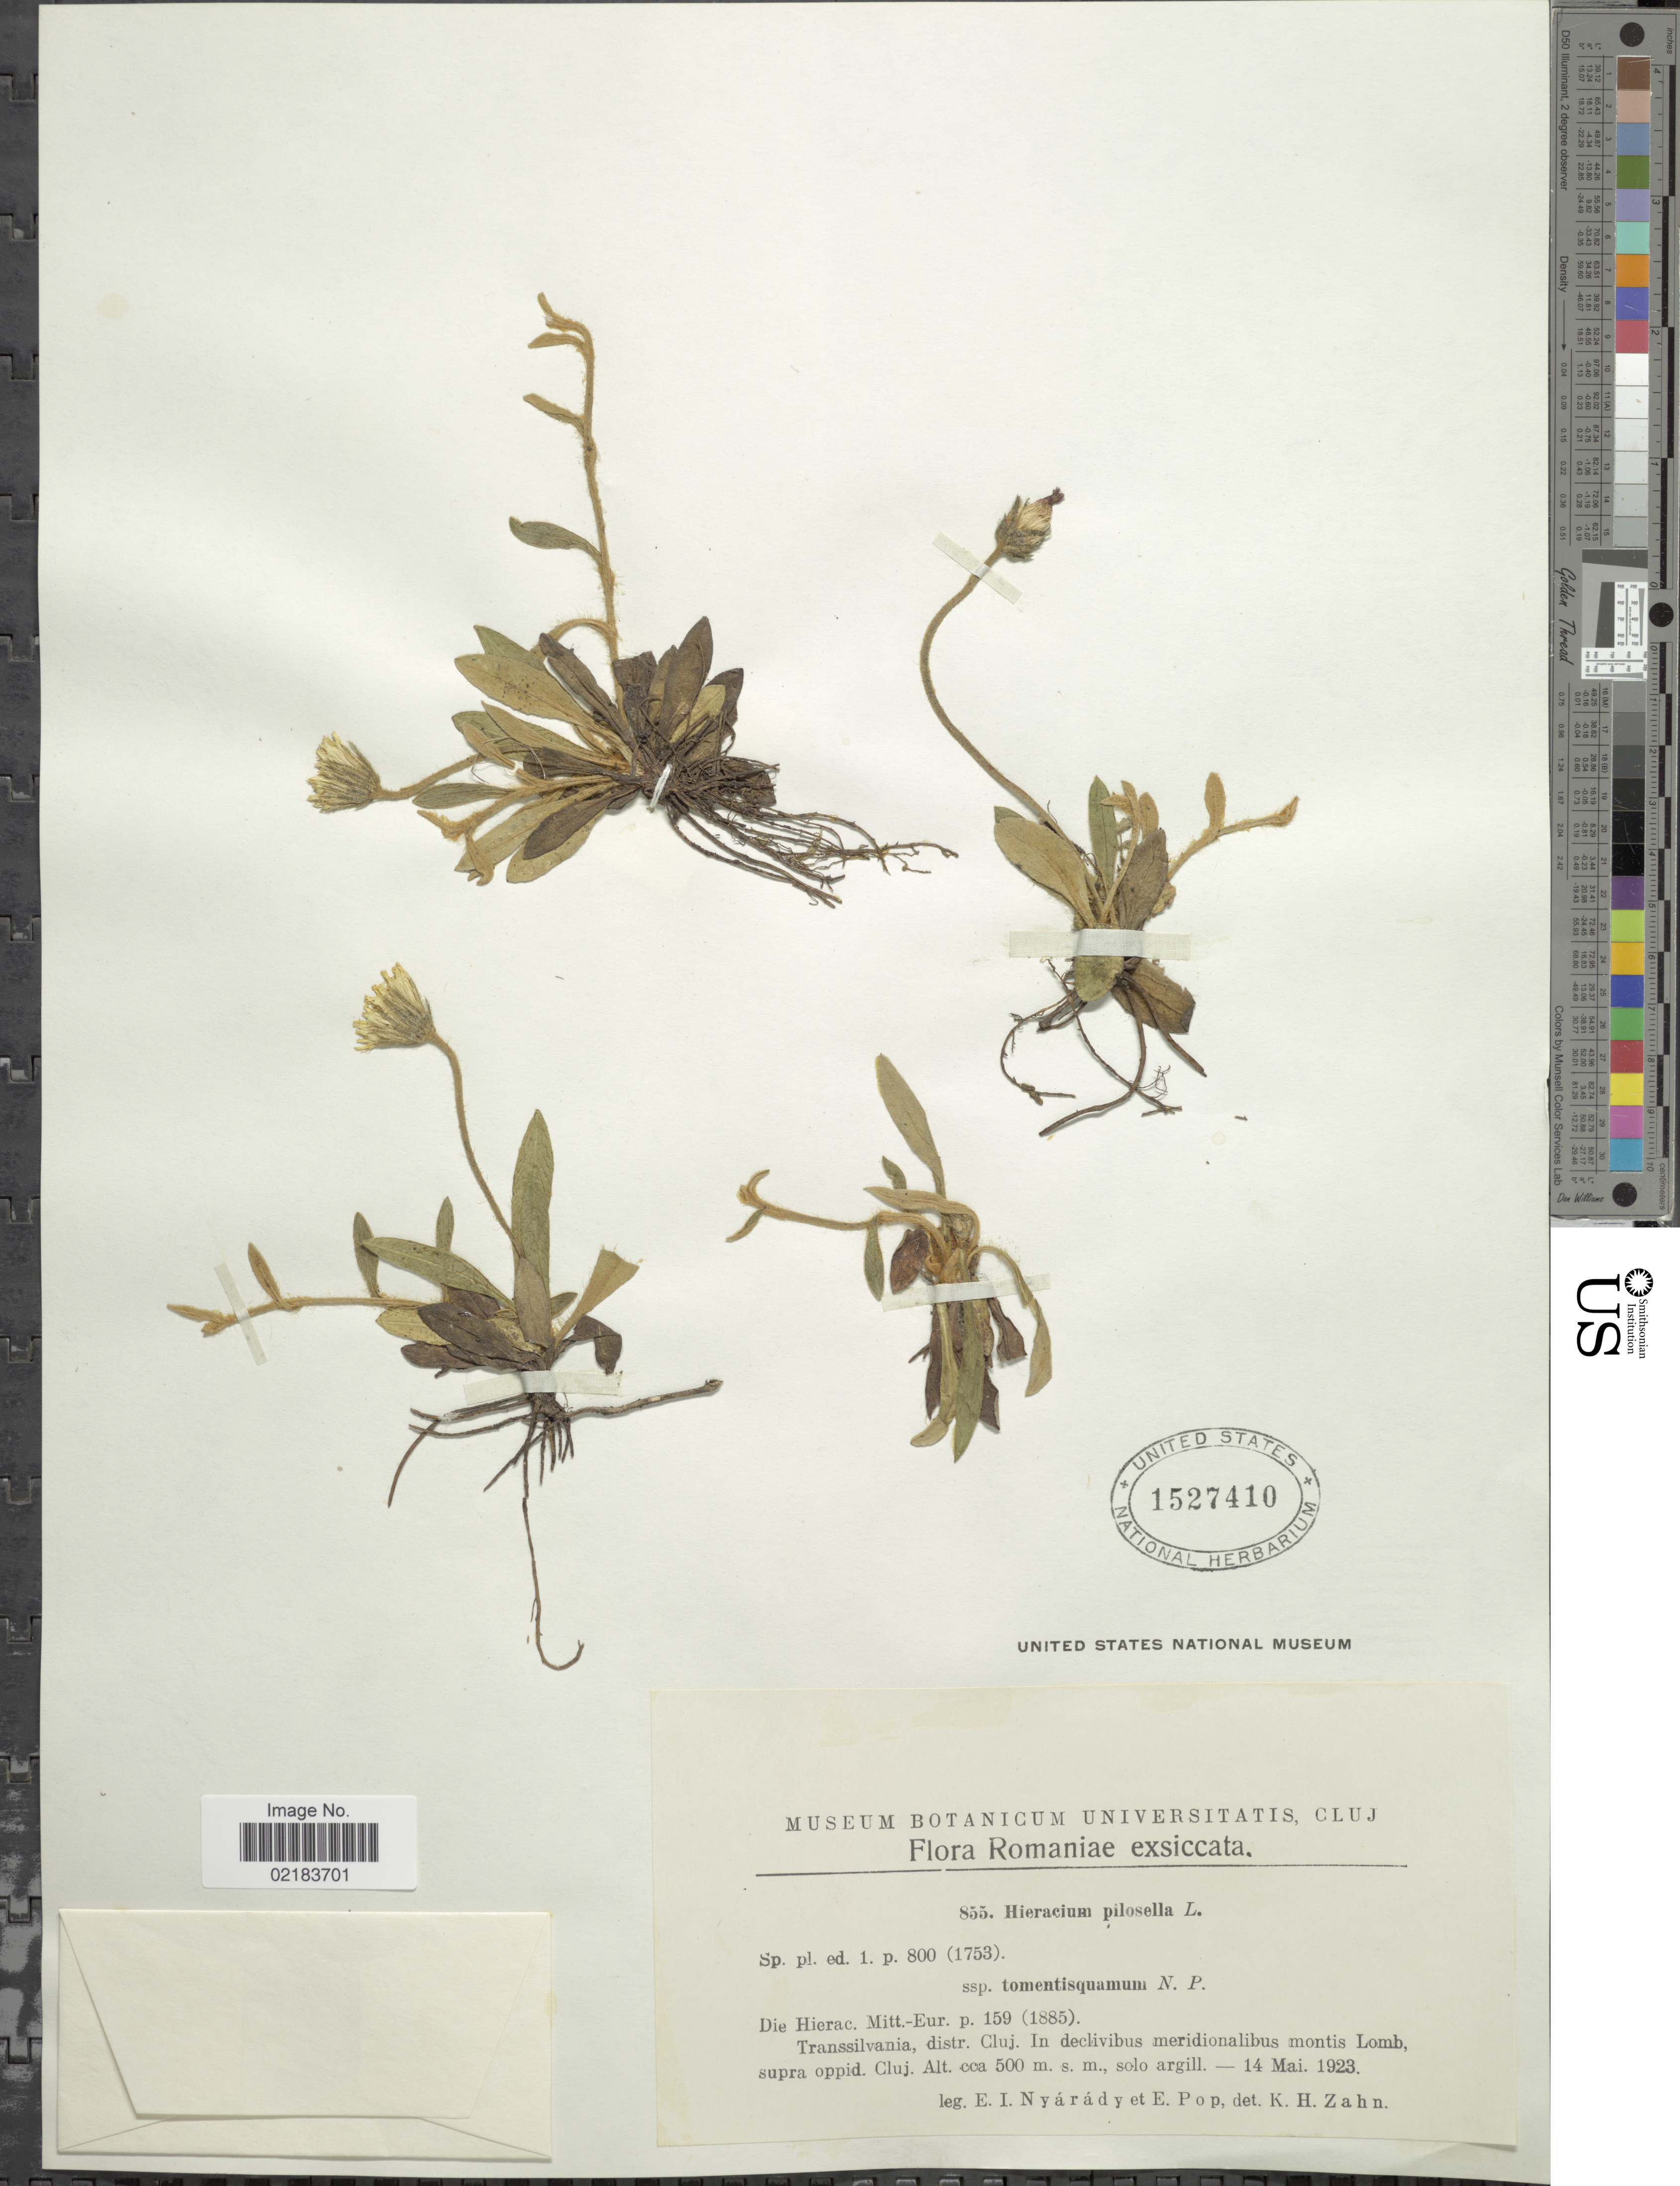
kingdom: Plantae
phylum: Tracheophyta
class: Magnoliopsida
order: Asterales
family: Asteraceae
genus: Pilosella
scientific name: Pilosella officinarum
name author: Vaill.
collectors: E. Nyárády & E. Pop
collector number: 855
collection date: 1923-05-14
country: Romania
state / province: Cluj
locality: Transsilvania, distr. Cluj. In declivibus meridionalibus montis Lomb, supra oppid. Cluj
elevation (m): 500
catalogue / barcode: US 1527410